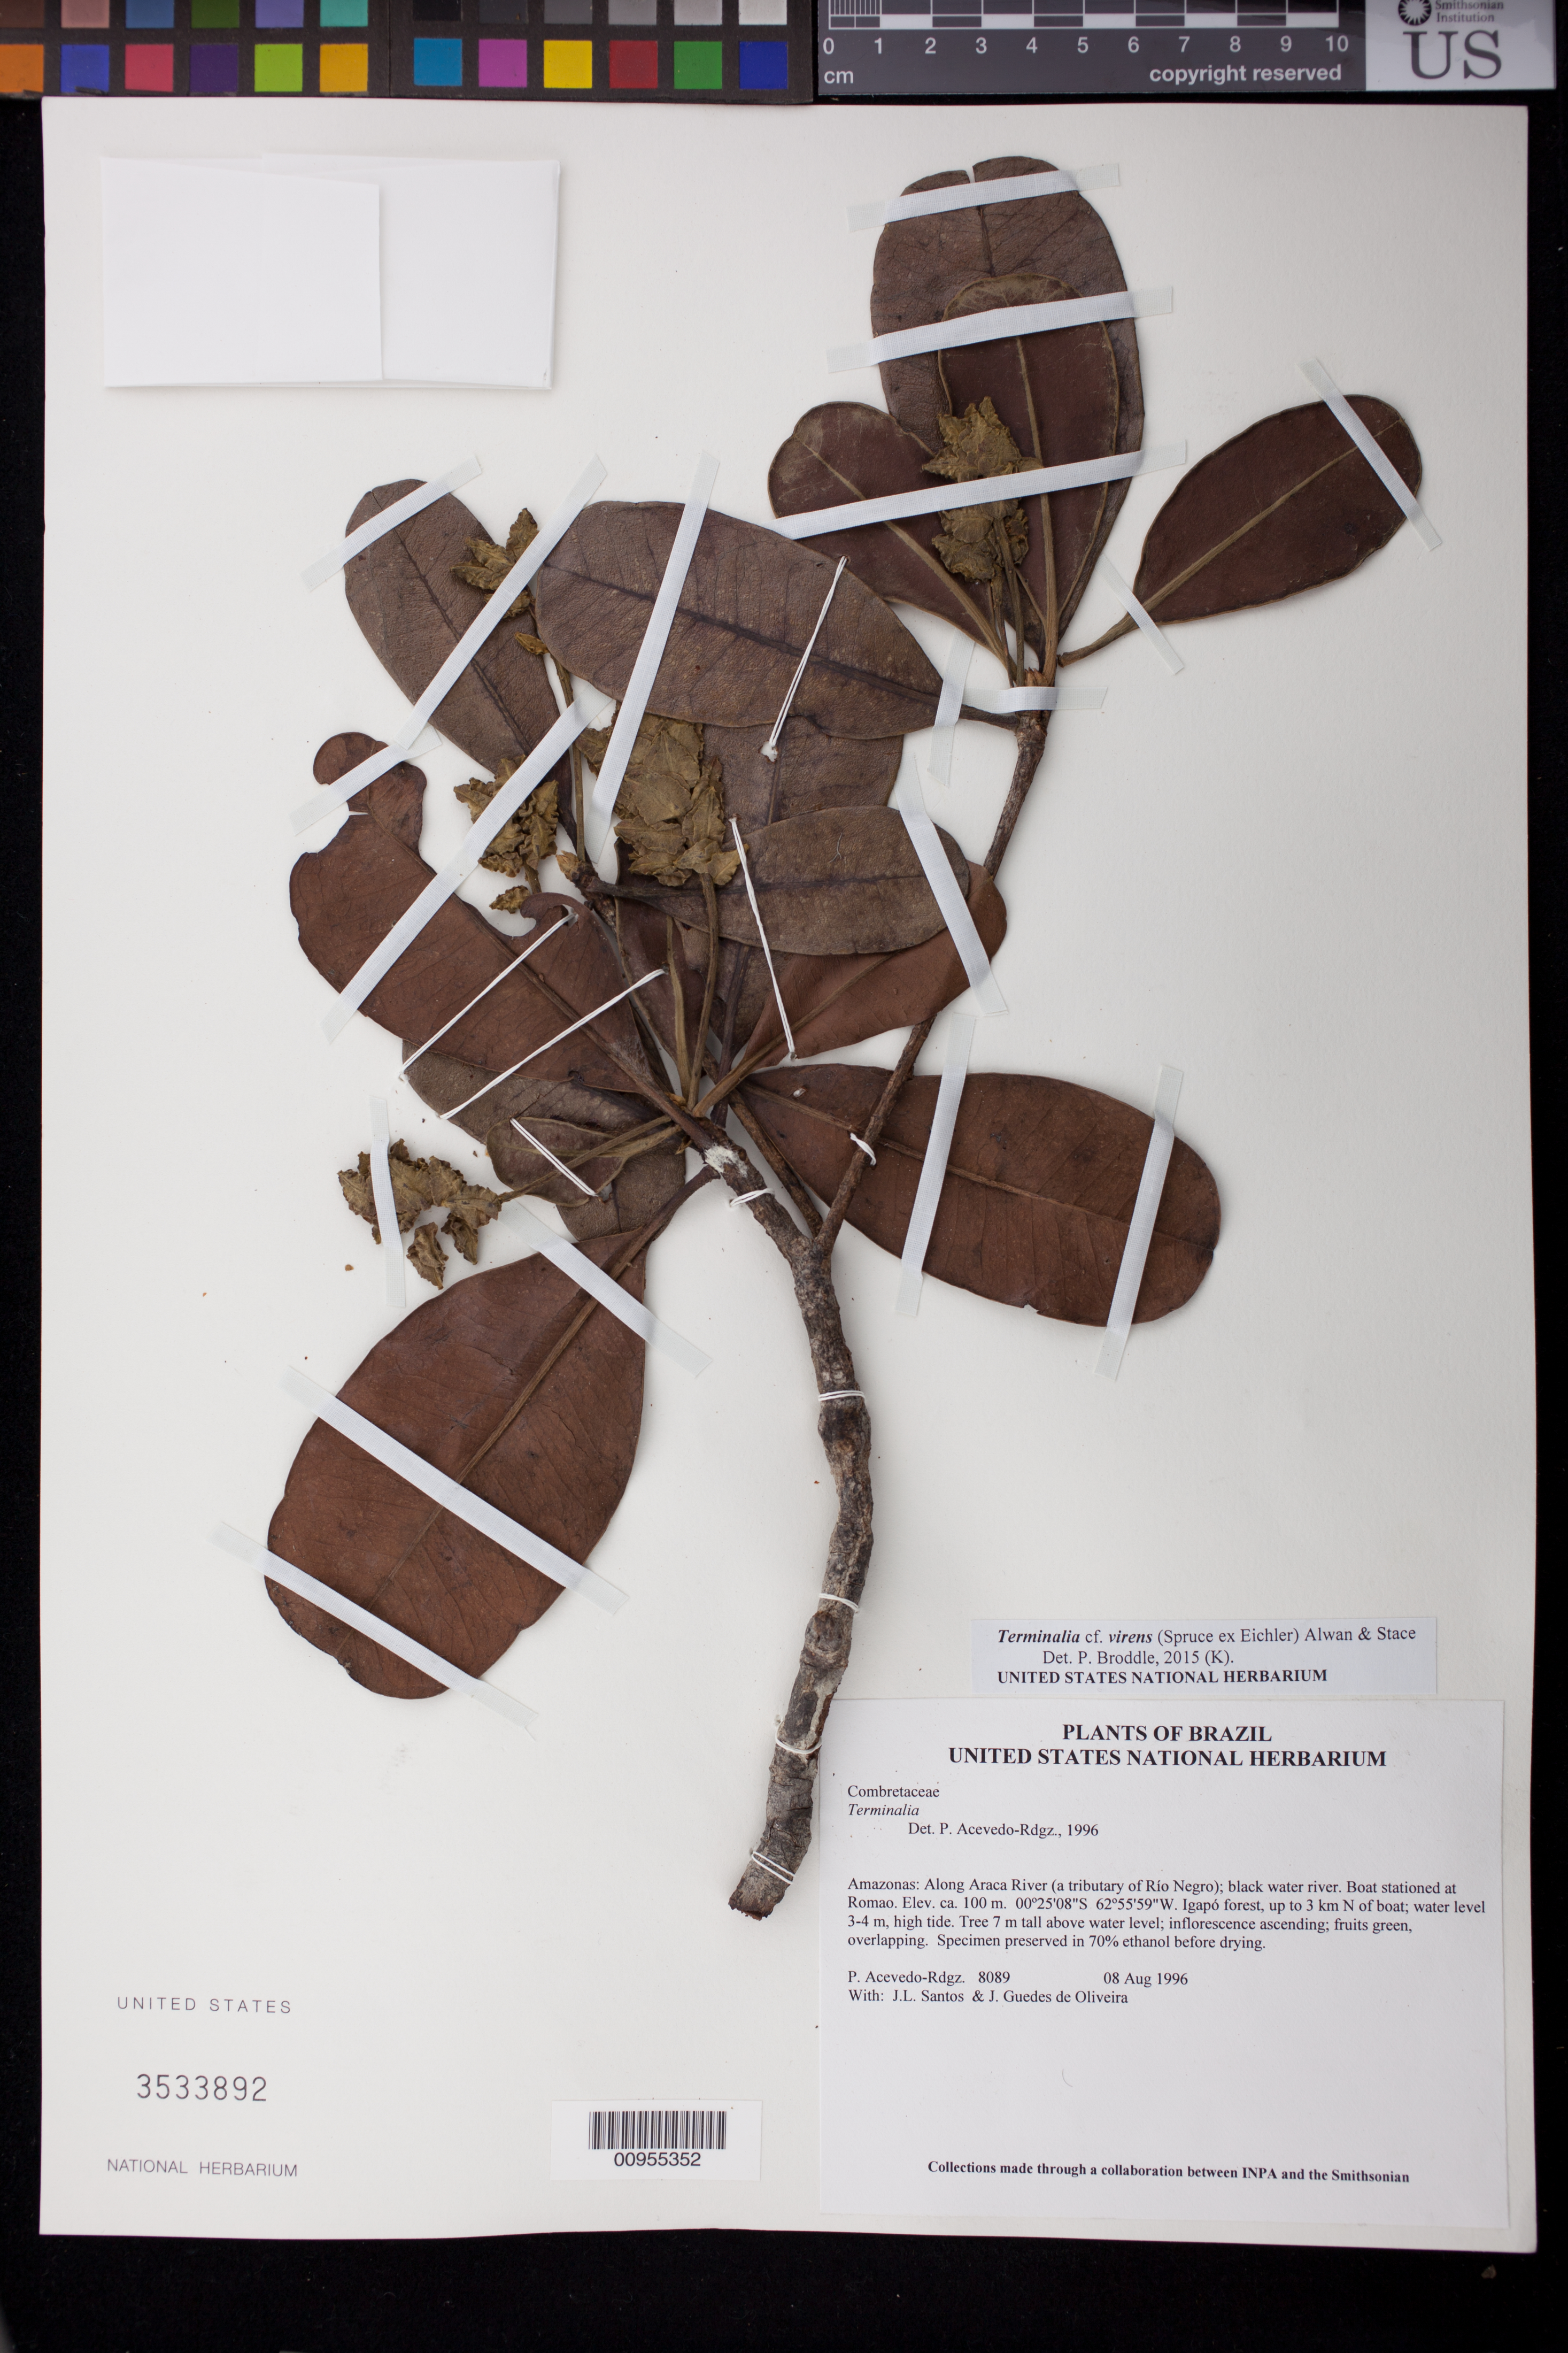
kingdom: Plantae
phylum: Tracheophyta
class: Magnoliopsida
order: Myrtales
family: Combretaceae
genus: Terminalia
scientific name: Terminalia virens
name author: (Spruce ex Eichler) Alwan & Stace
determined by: Broddle, Petra, (K), Royal Botanic Gardens, Kew (UNITED KINGDOM)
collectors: P. Acevedo-Rodr., J. L. Santos & J. Guedes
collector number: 8089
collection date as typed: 08 Aug 1996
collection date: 1996-08-08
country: Brazil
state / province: Amazonas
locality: Amazonas: Along Araca River (a tributary of Río Negro); black water river. Boat stationed at Romao.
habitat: Igapó forest, up to 3 km N of boat; water level 3-4 m, high tide.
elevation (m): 100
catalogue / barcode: US 3533892